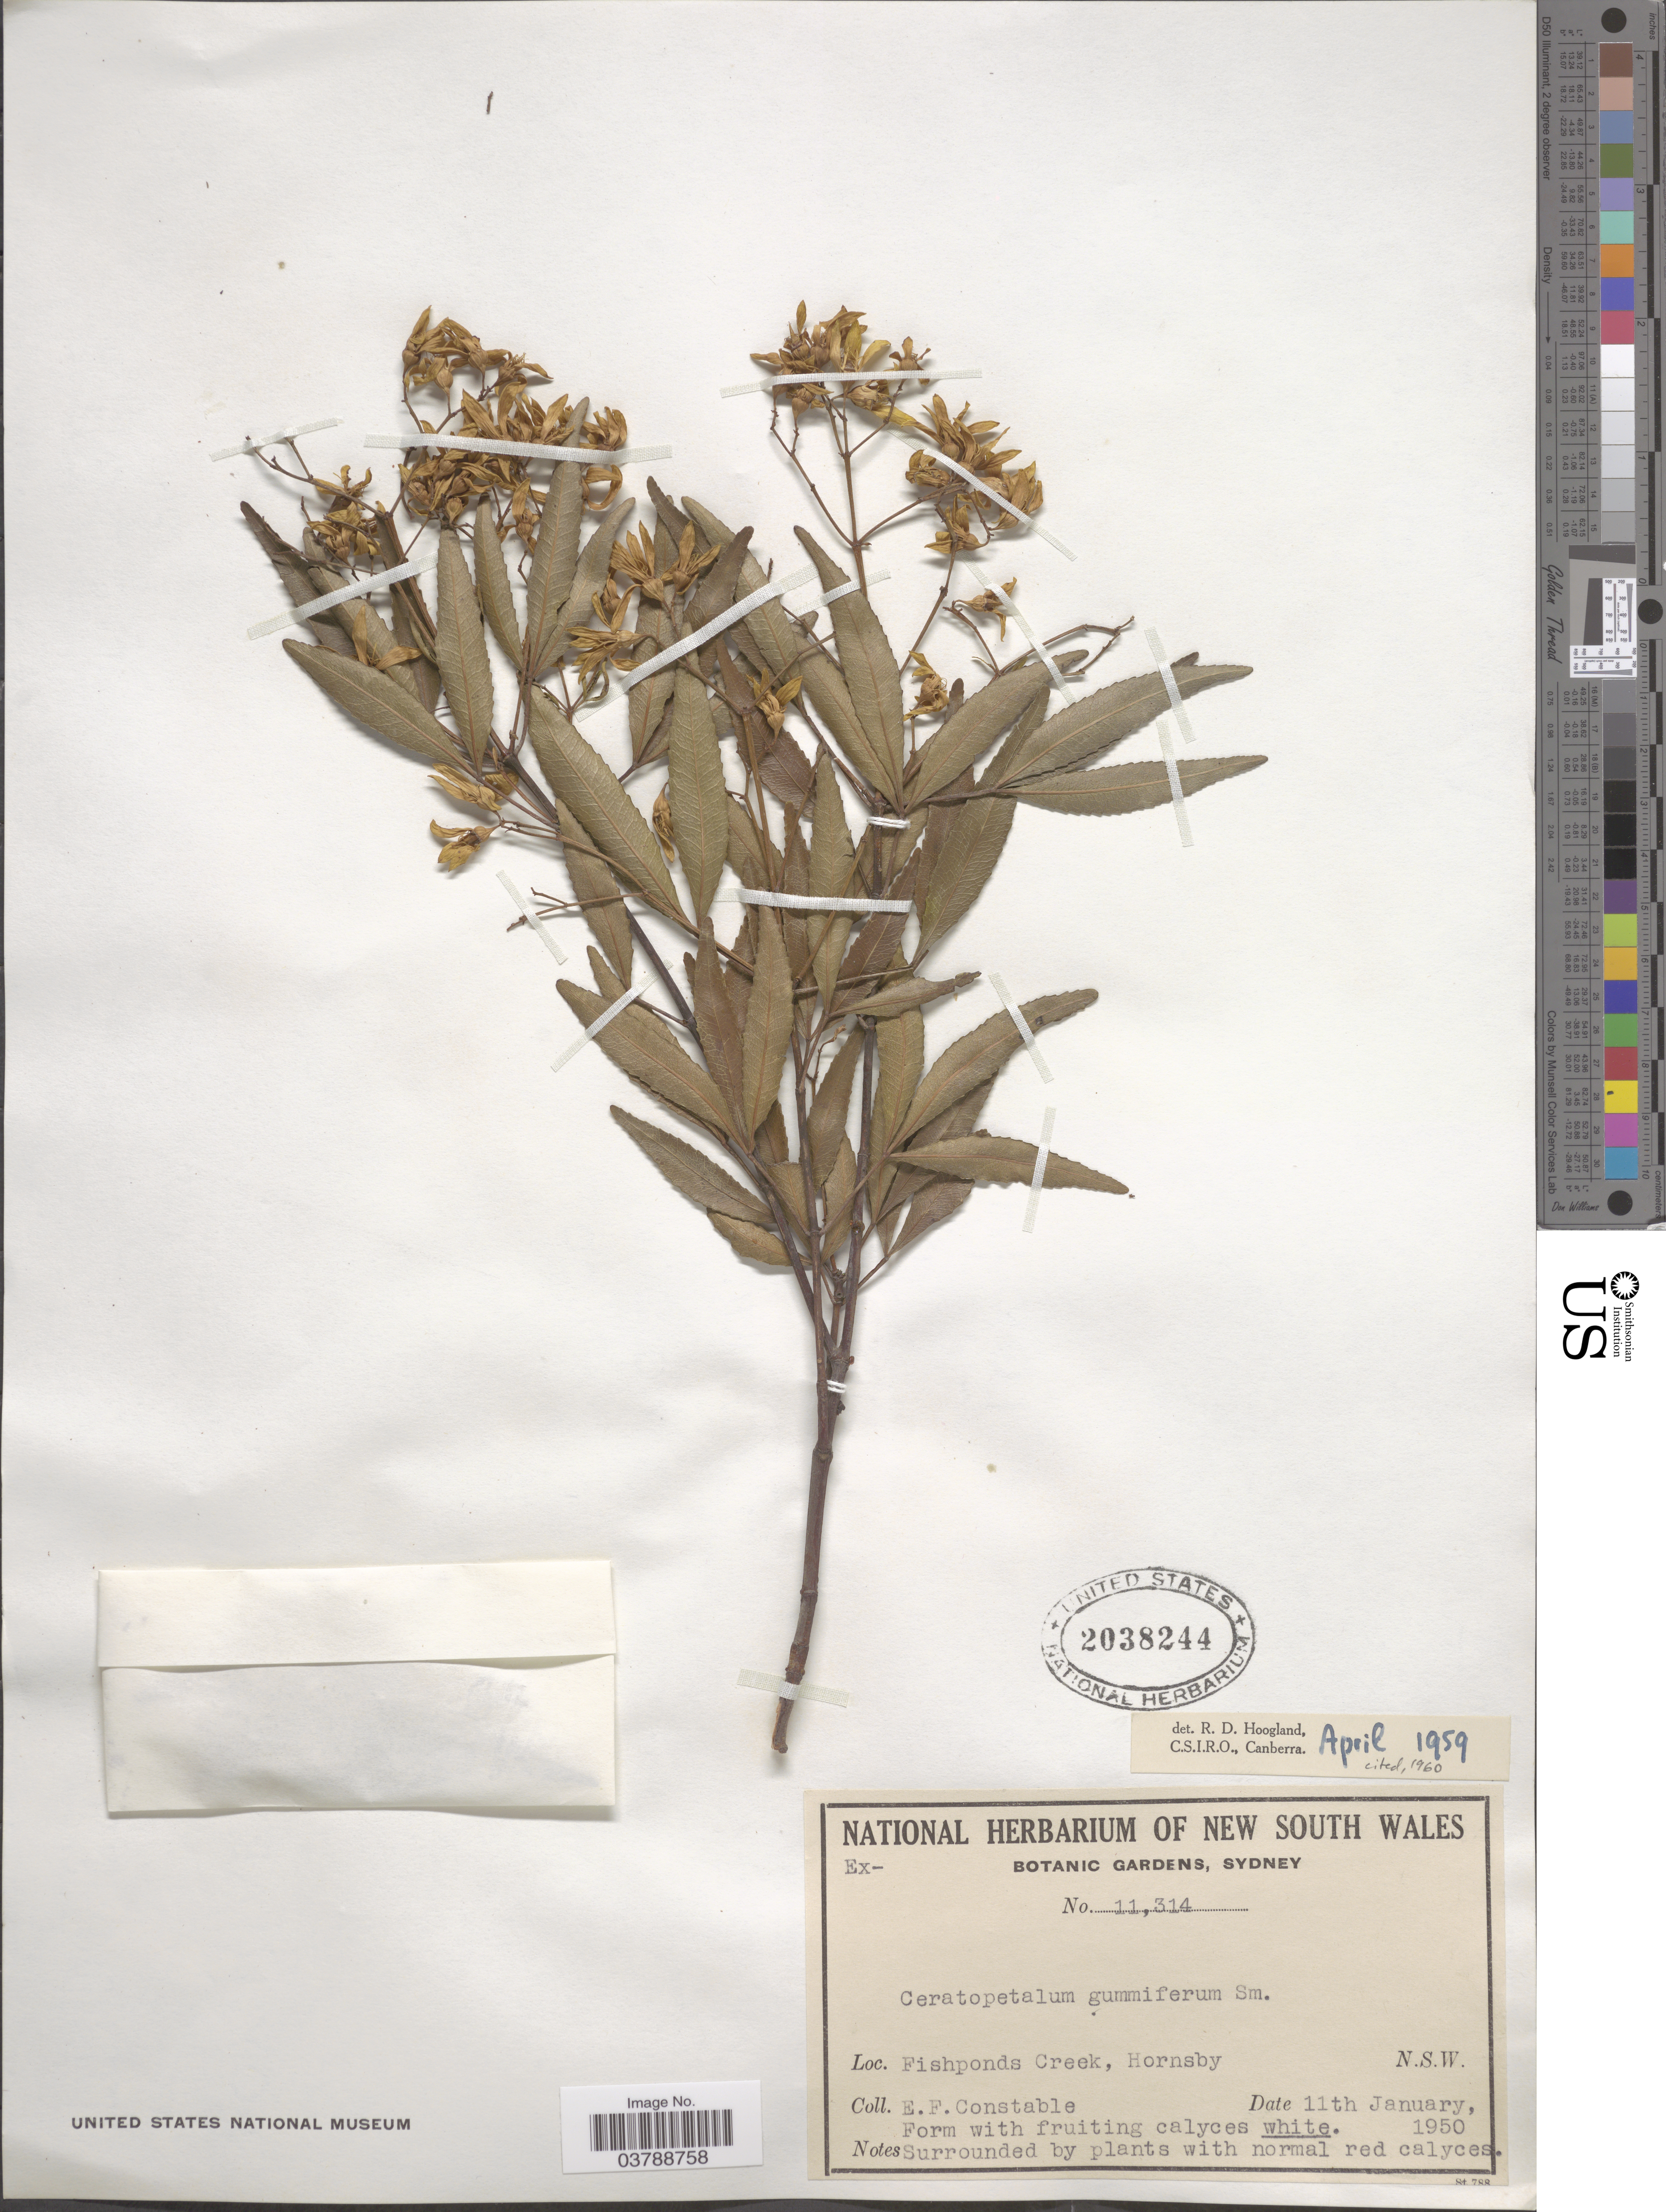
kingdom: Plantae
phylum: Tracheophyta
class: Magnoliopsida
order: Oxalidales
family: Cunoniaceae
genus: Ceratopetalum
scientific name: Ceratopetalum gummiferum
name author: Sm.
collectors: E. F. Constable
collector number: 11314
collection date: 1950-01-11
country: Australia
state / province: New South Wales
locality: Fishponds Creek, Hornsby.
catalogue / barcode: US 2038244